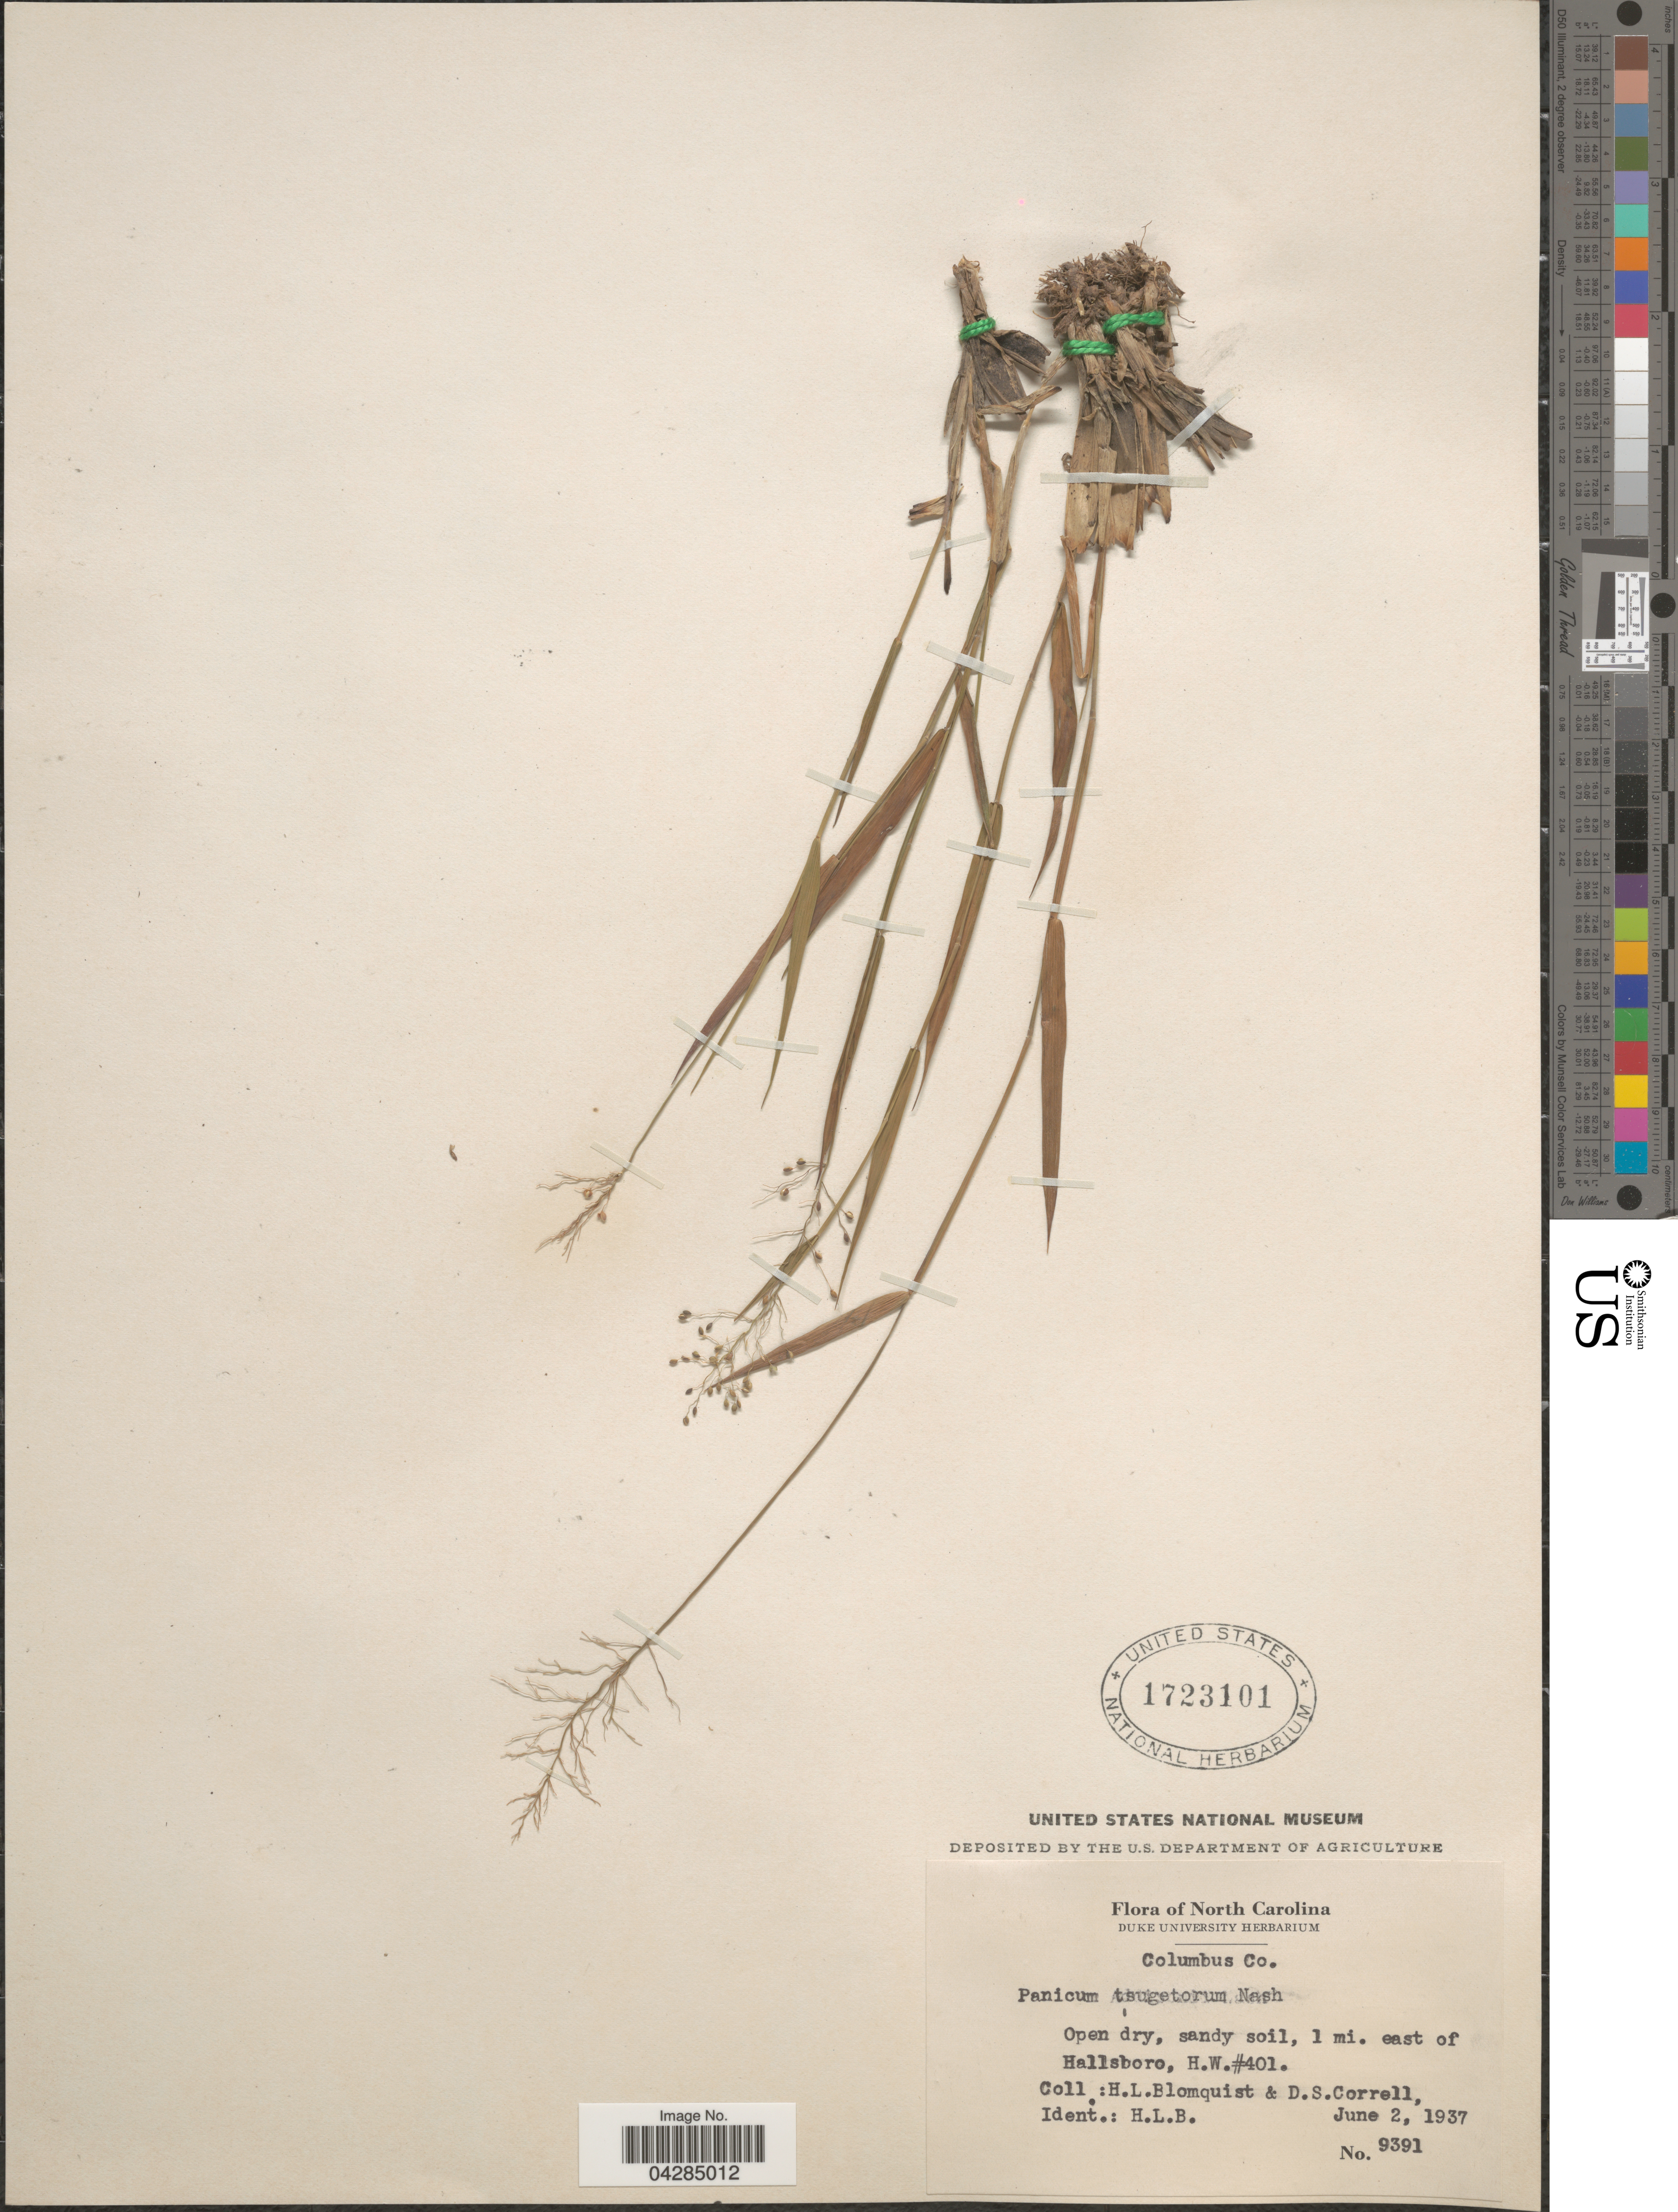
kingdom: Plantae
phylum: Tracheophyta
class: Liliopsida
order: Poales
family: Poaceae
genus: Dichanthelium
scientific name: Dichanthelium portoricense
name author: (Desv. ex Ham.) B.F. Hansen & Wunderlin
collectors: H. Blomquist & D. S. Correll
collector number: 9391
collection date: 1937-06-02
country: United States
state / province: North Carolina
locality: Columbus Co. Open dry, sandy soil, 1 mi. east of Hallsboro, H. W. #401.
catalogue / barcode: US 1723101